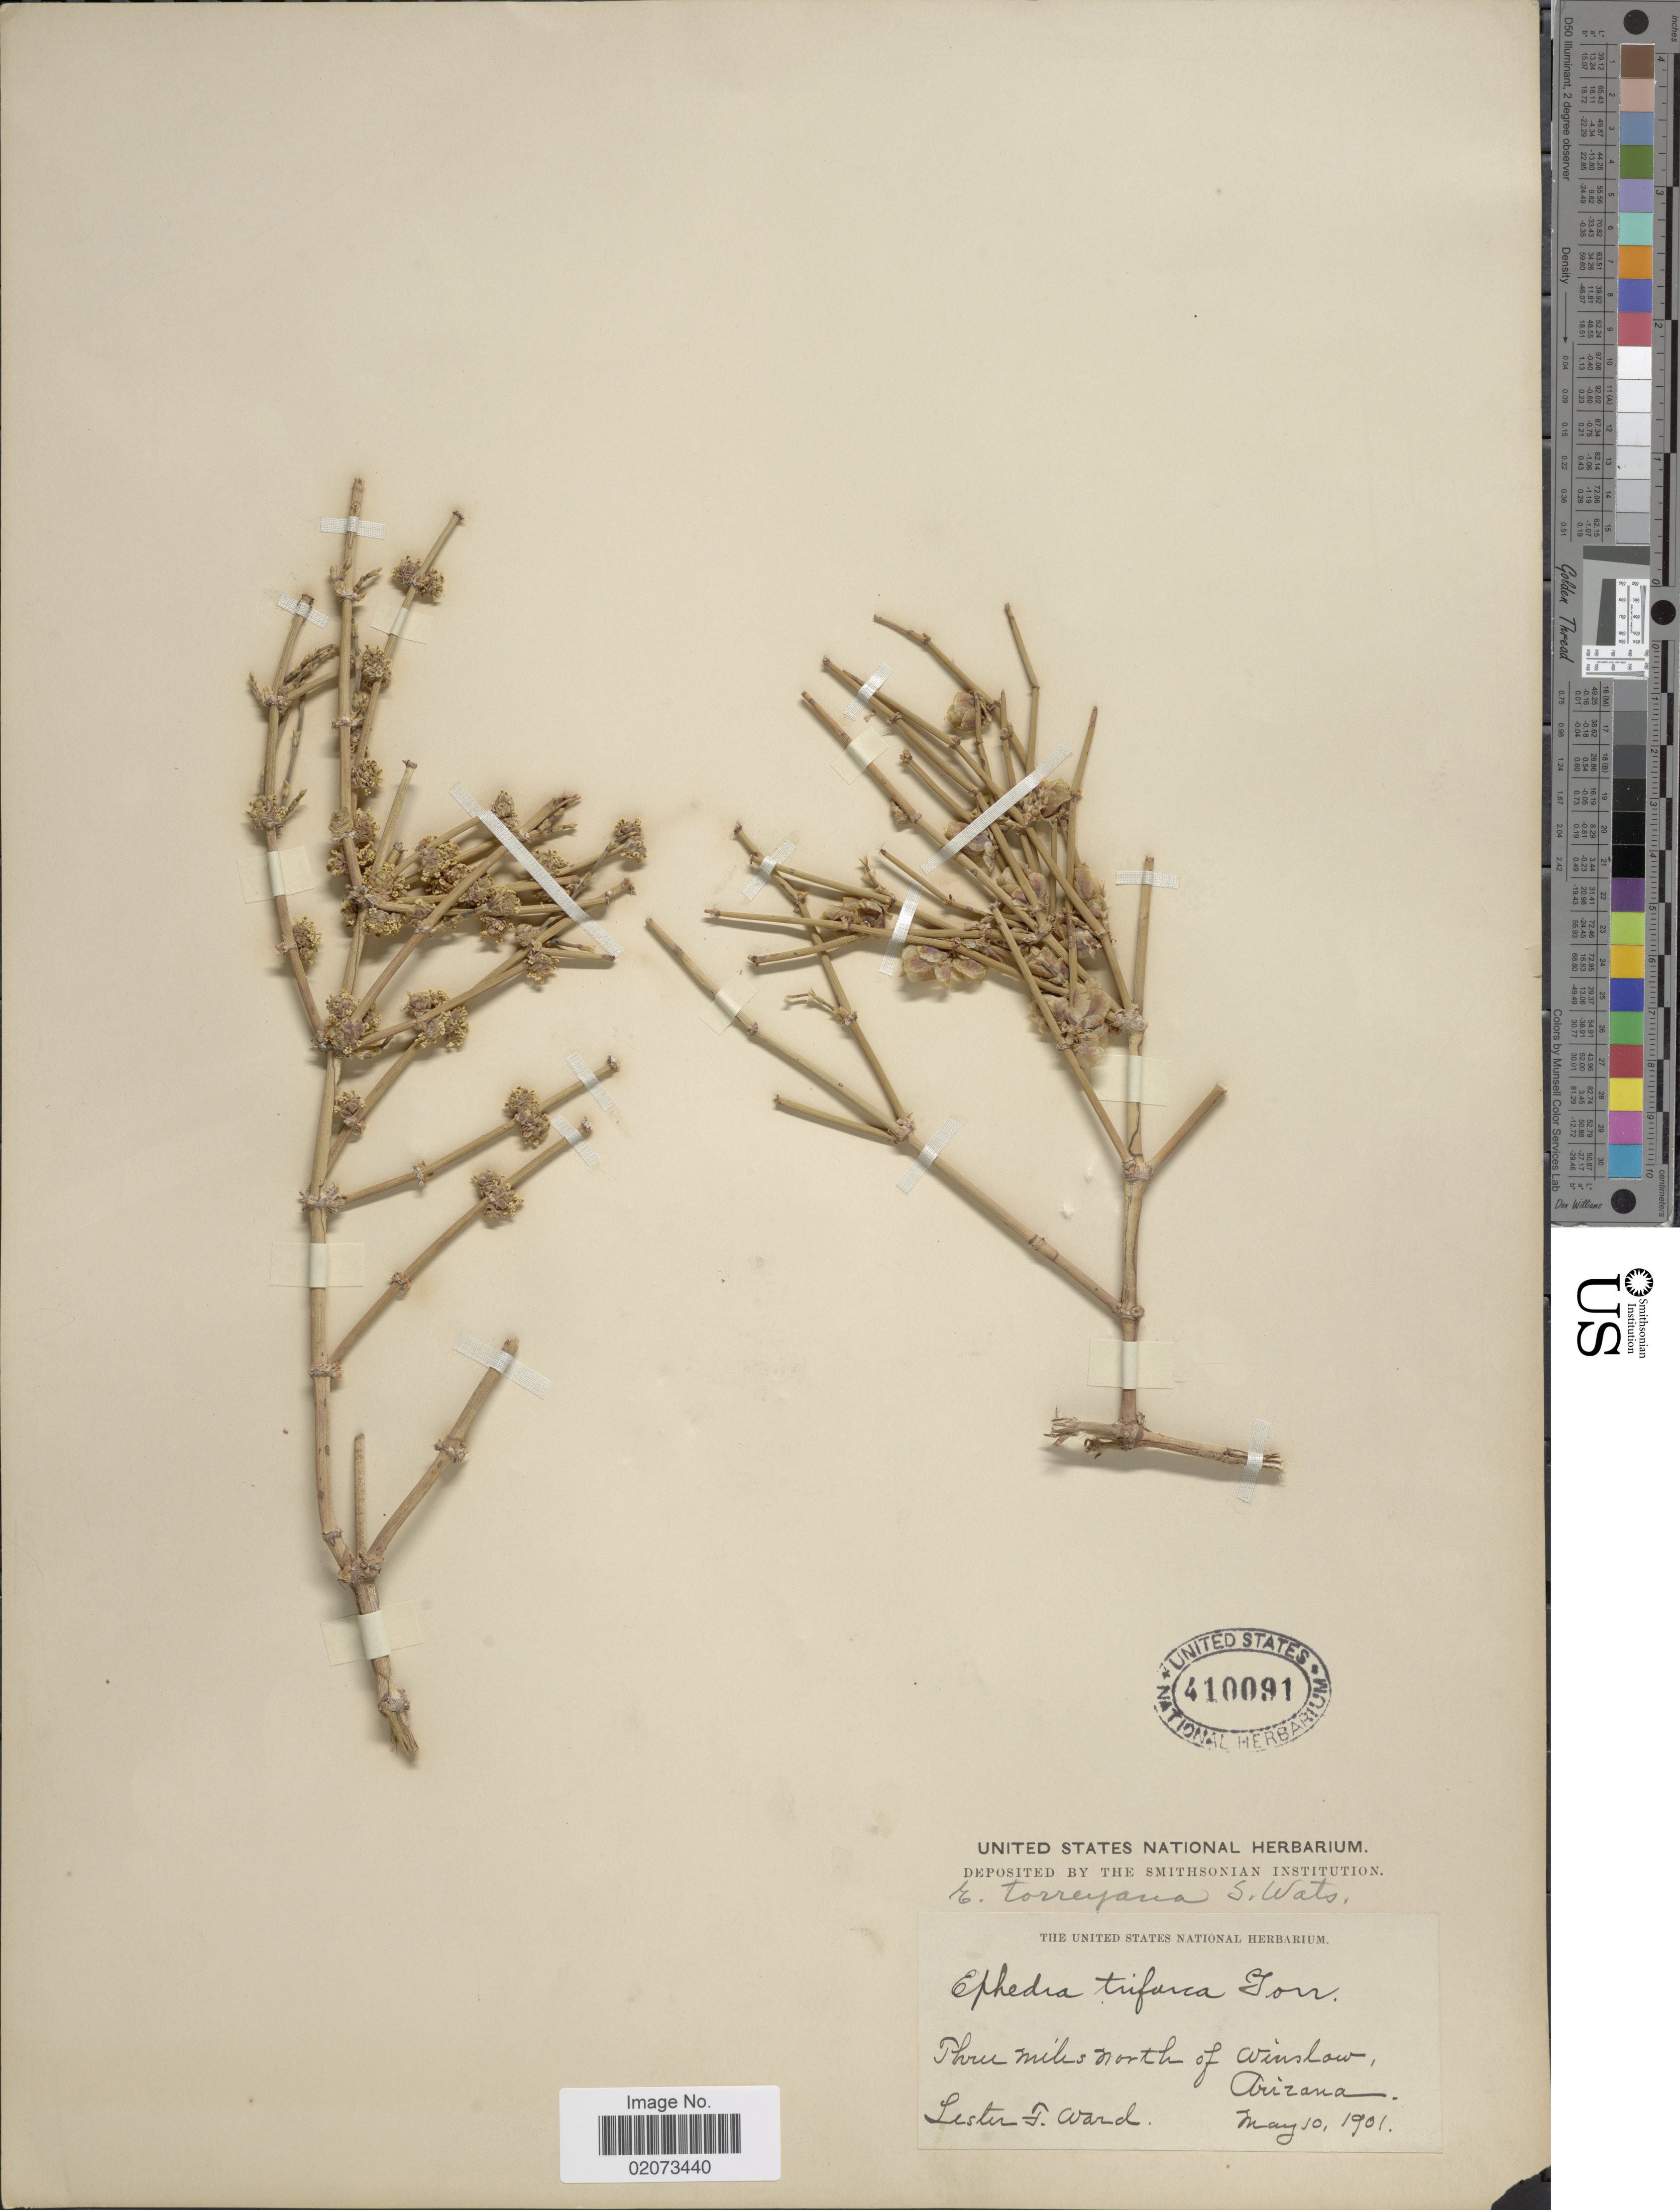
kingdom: Plantae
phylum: Tracheophyta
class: Gnetopsida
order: Ephedrales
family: Ephedraceae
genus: Ephedra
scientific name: Ephedra torreyana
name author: S. Watson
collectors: L. F. Ward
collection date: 1901-05-10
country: United States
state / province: Arizona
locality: Three miles north of Winslow.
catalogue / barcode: US 410091